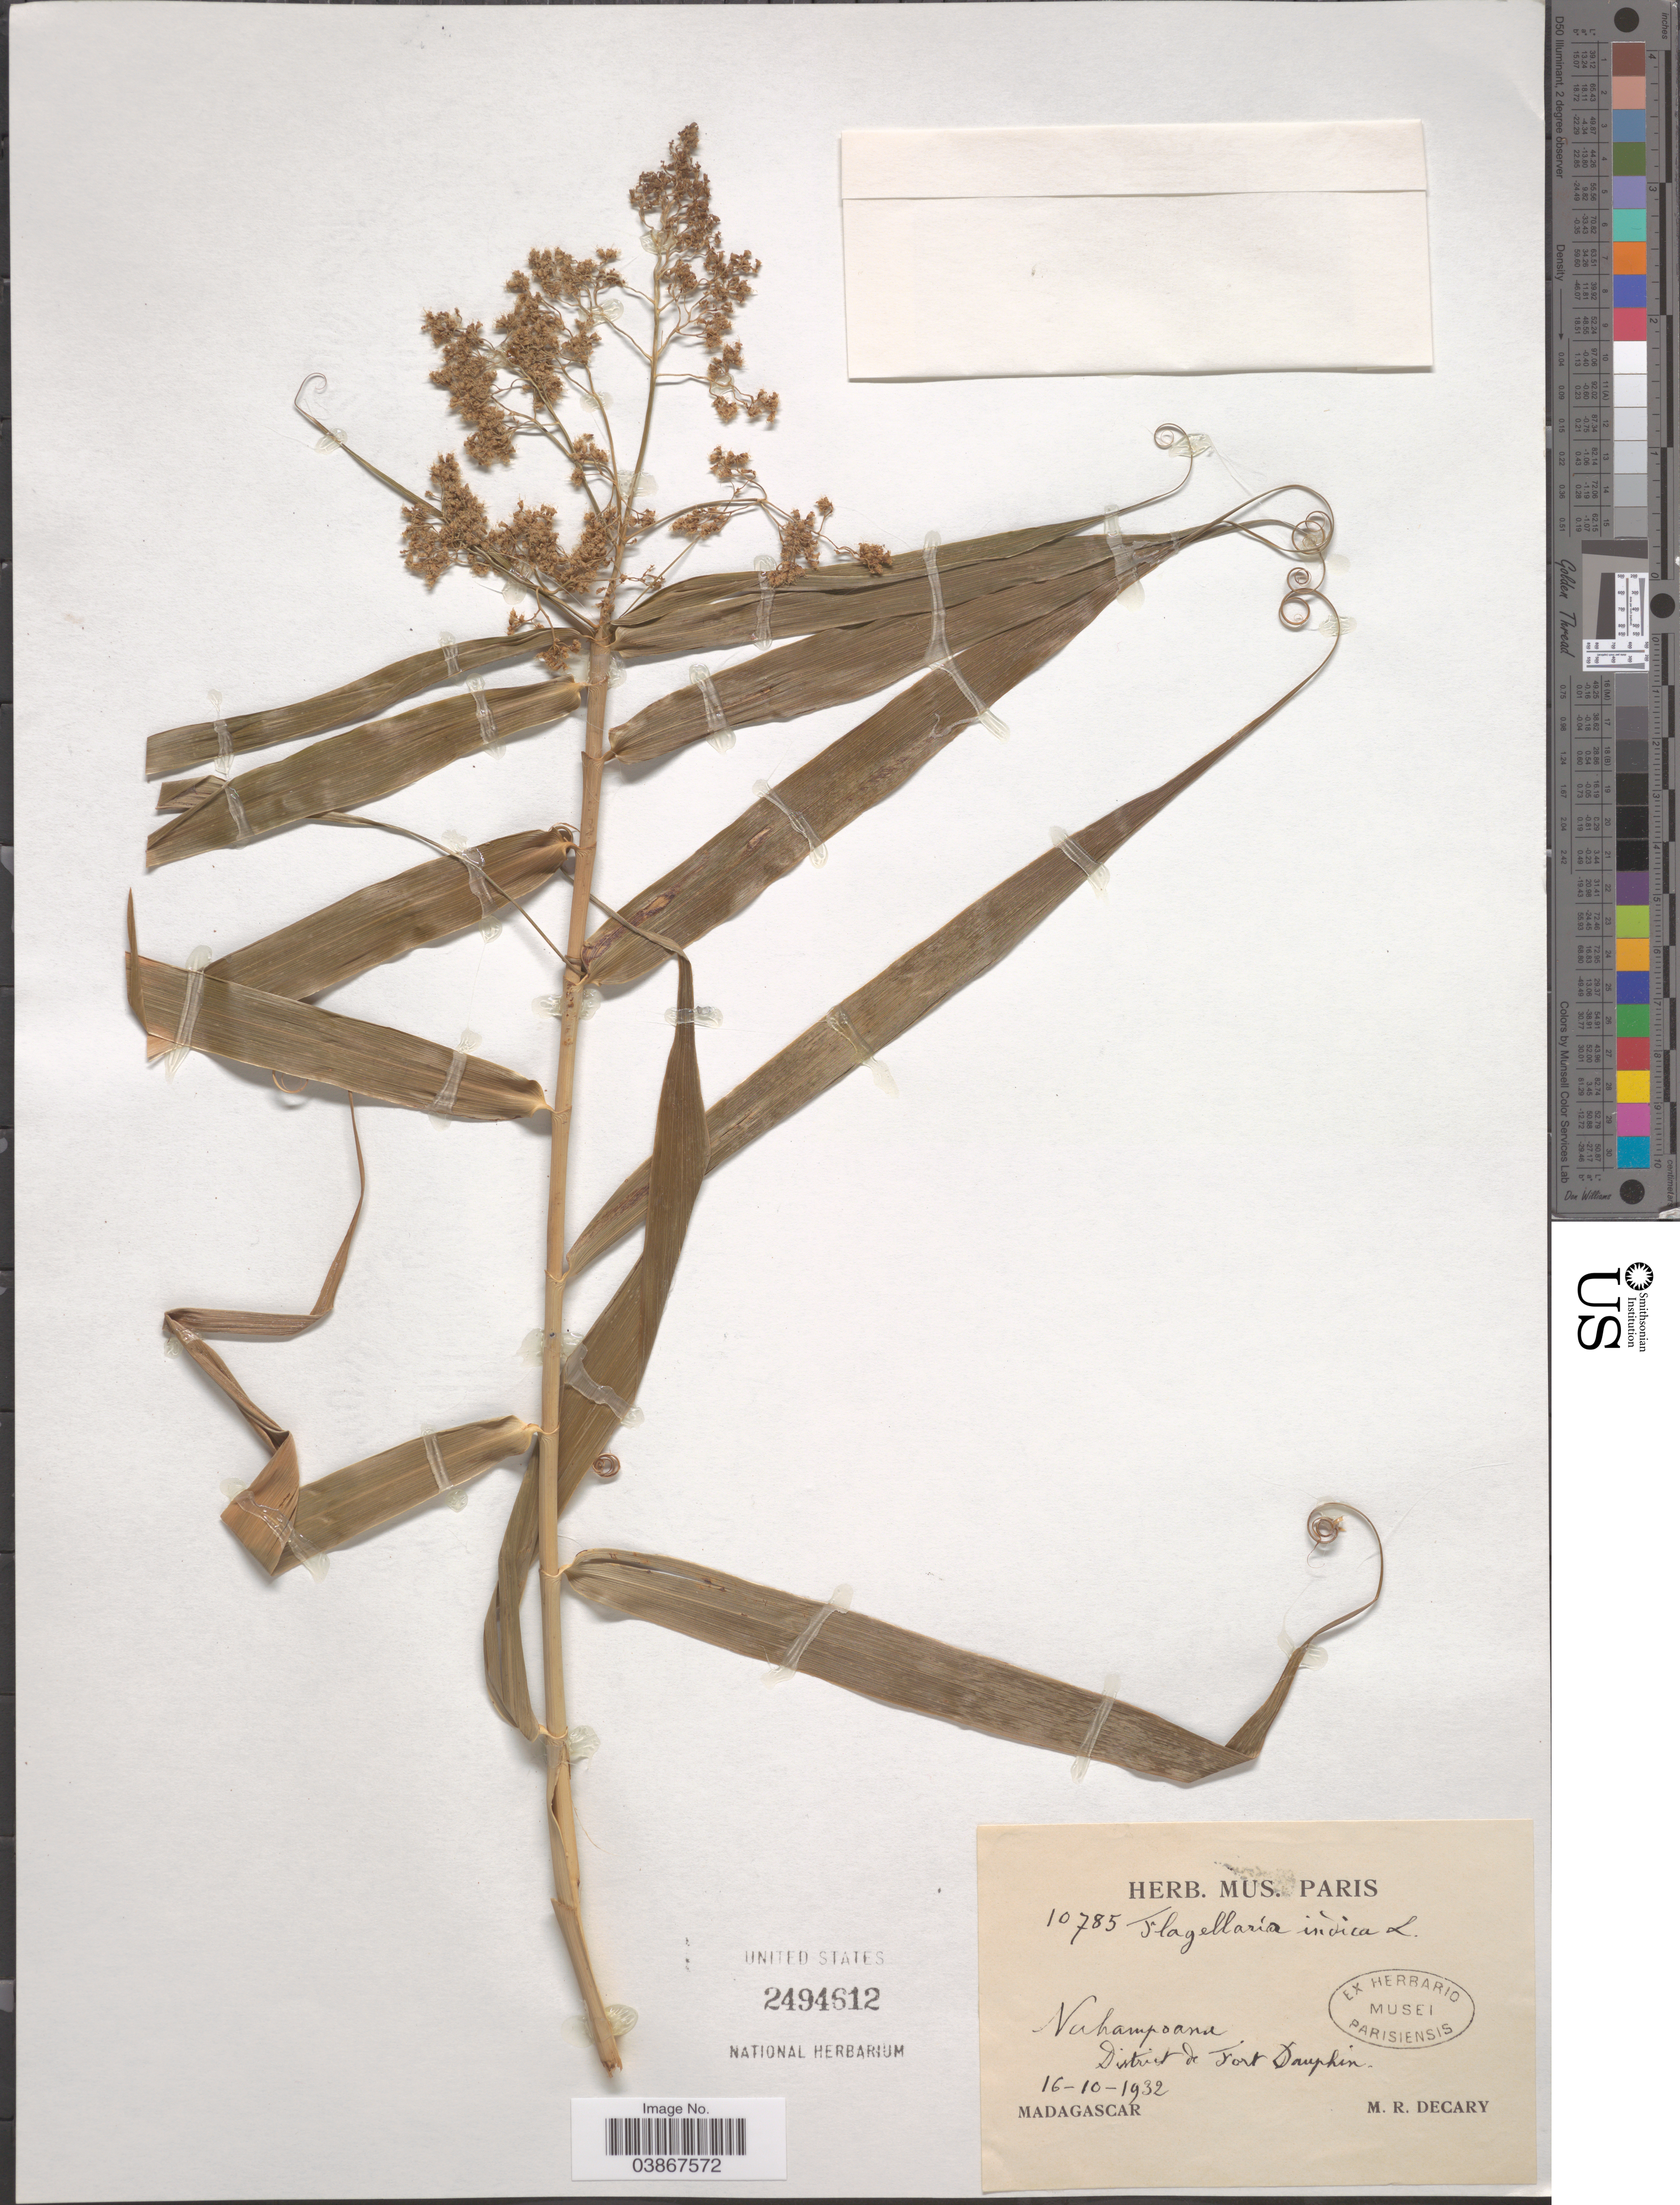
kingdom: Plantae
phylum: Tracheophyta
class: Liliopsida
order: Poales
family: Flagellariaceae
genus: Flagellaria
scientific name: Flagellaria indica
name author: L.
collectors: R. Decary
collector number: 10785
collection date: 1932-10-16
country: Madagascar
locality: Nahampoana. District of Fort Dauphin.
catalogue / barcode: US 2494612